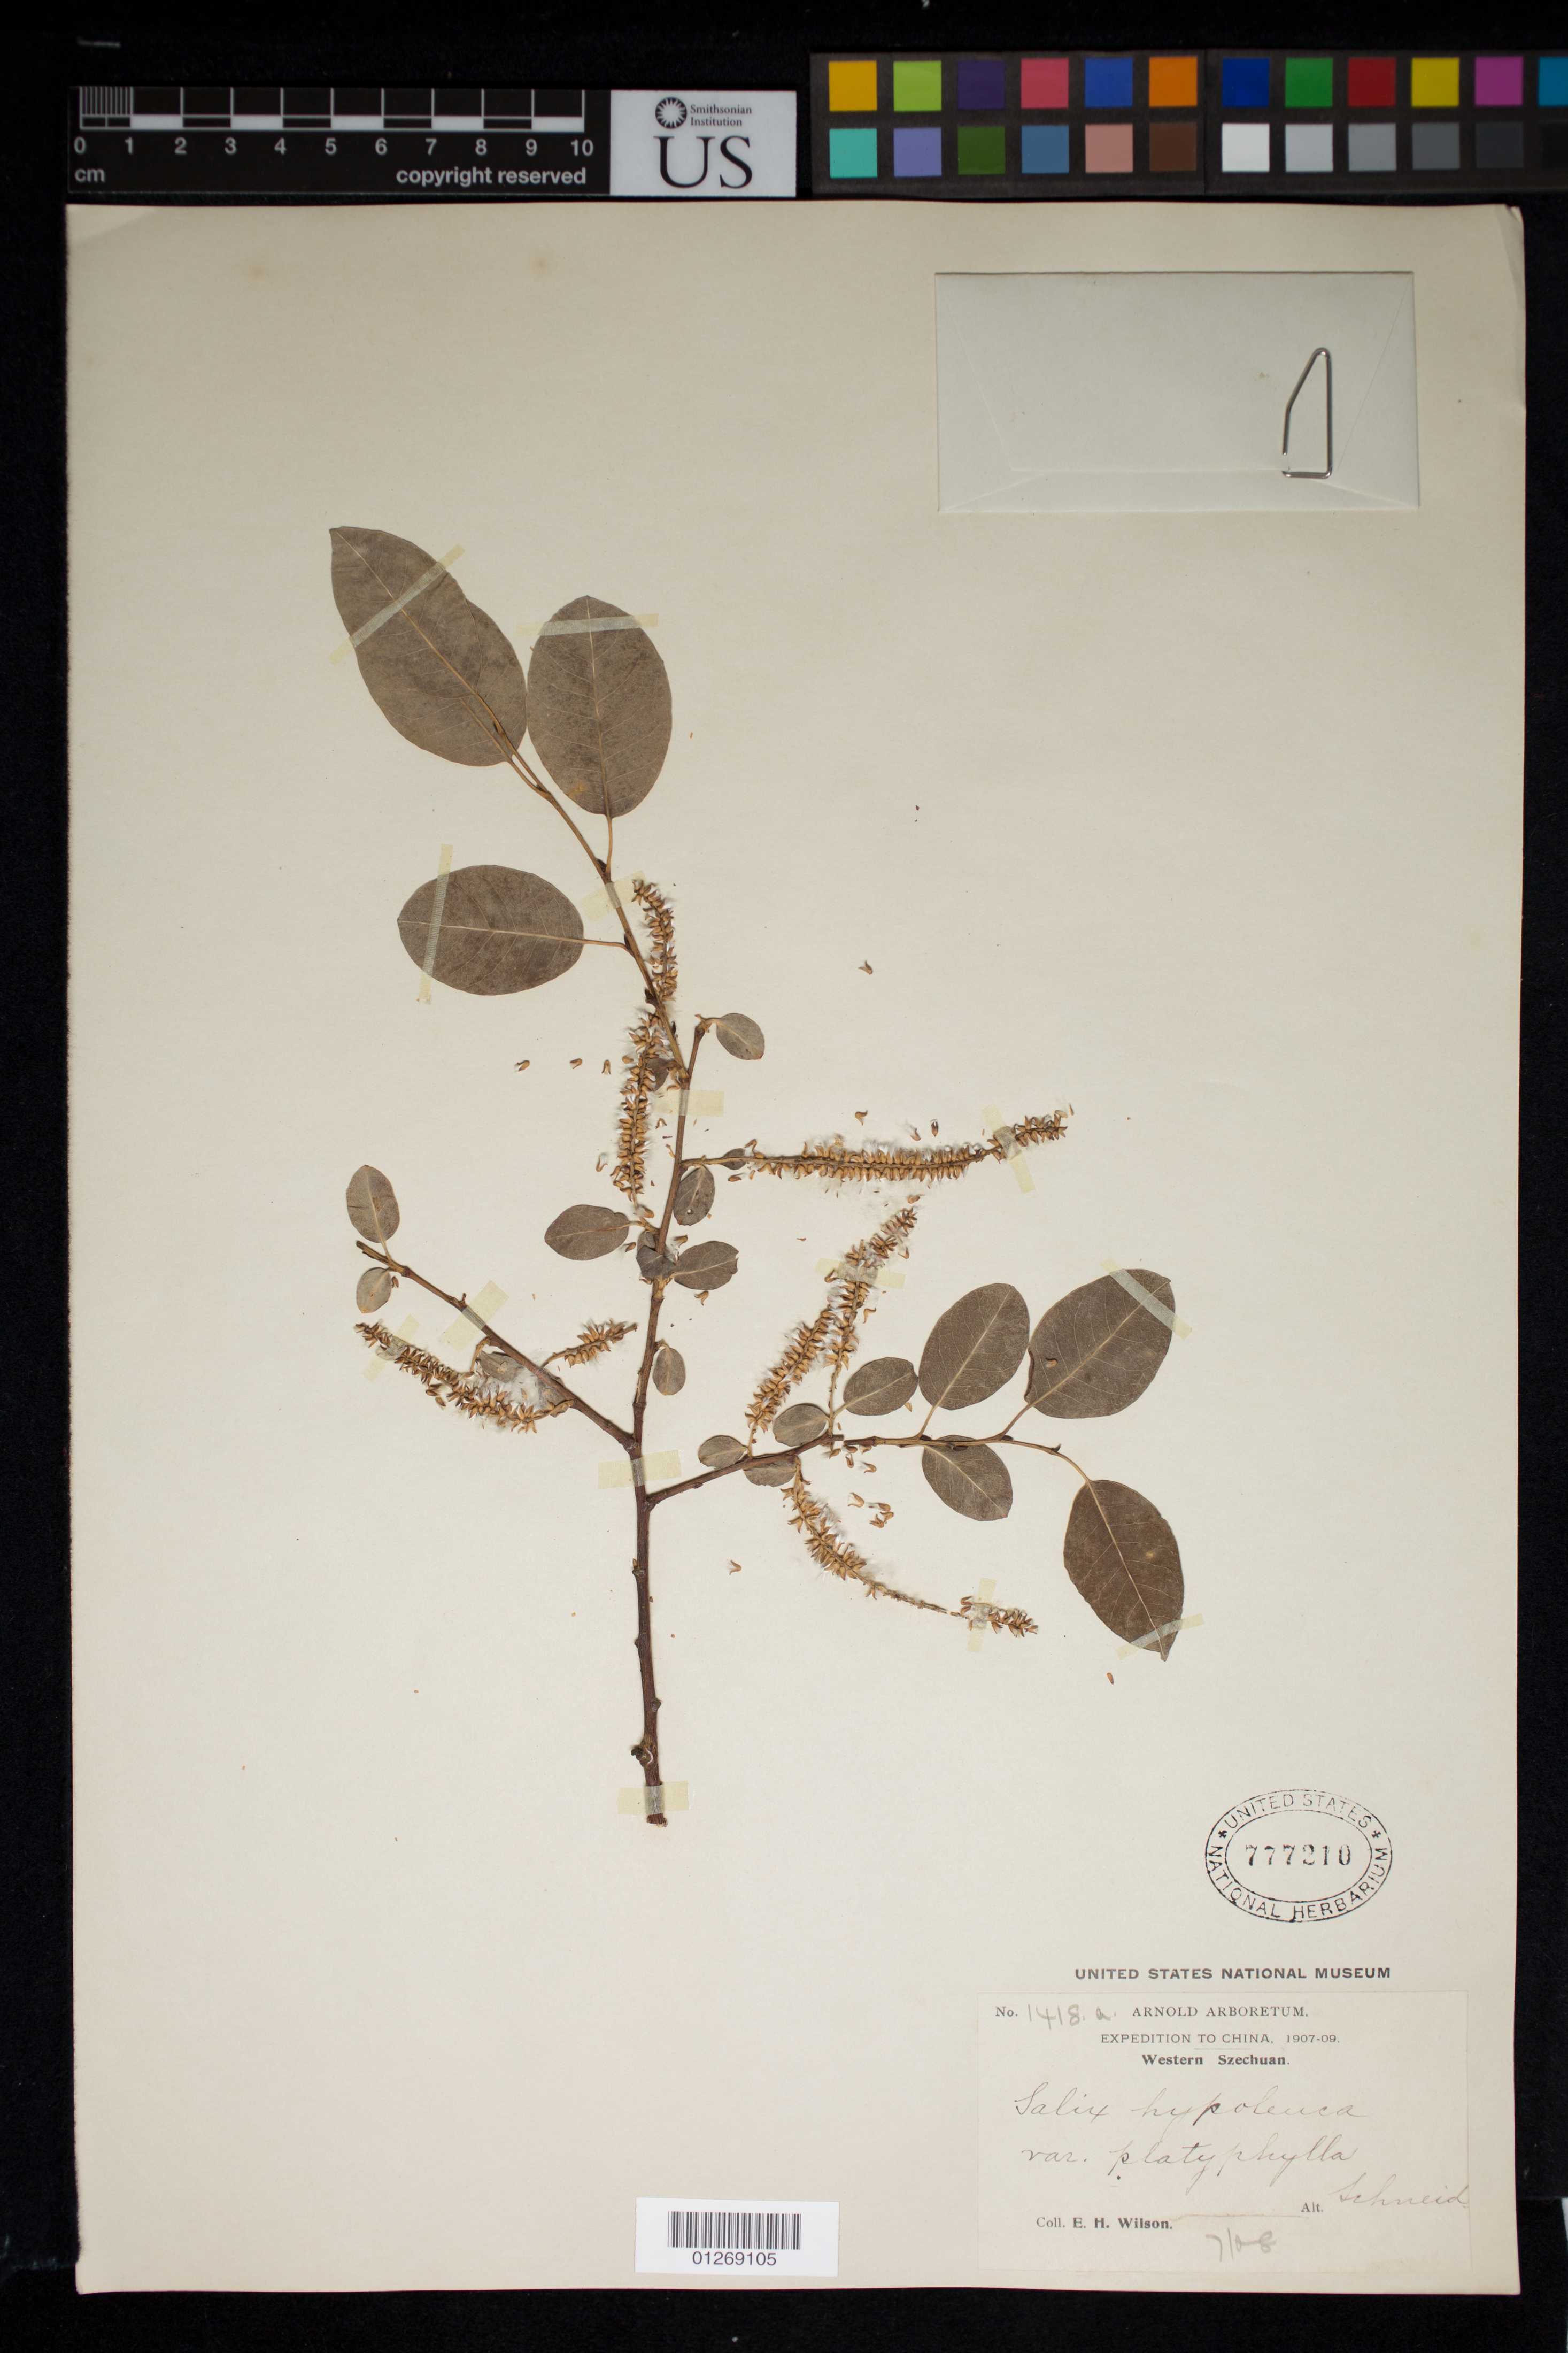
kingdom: Plantae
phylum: Tracheophyta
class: Magnoliopsida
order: Malpighiales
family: Salicaceae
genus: Salix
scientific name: Salix hypoleuca var. platyphylla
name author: C.K. Schneid.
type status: Isotype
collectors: E. Wilson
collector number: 1418 a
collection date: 1908-07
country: China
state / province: Sichuan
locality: Western Szechuan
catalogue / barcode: US 777210